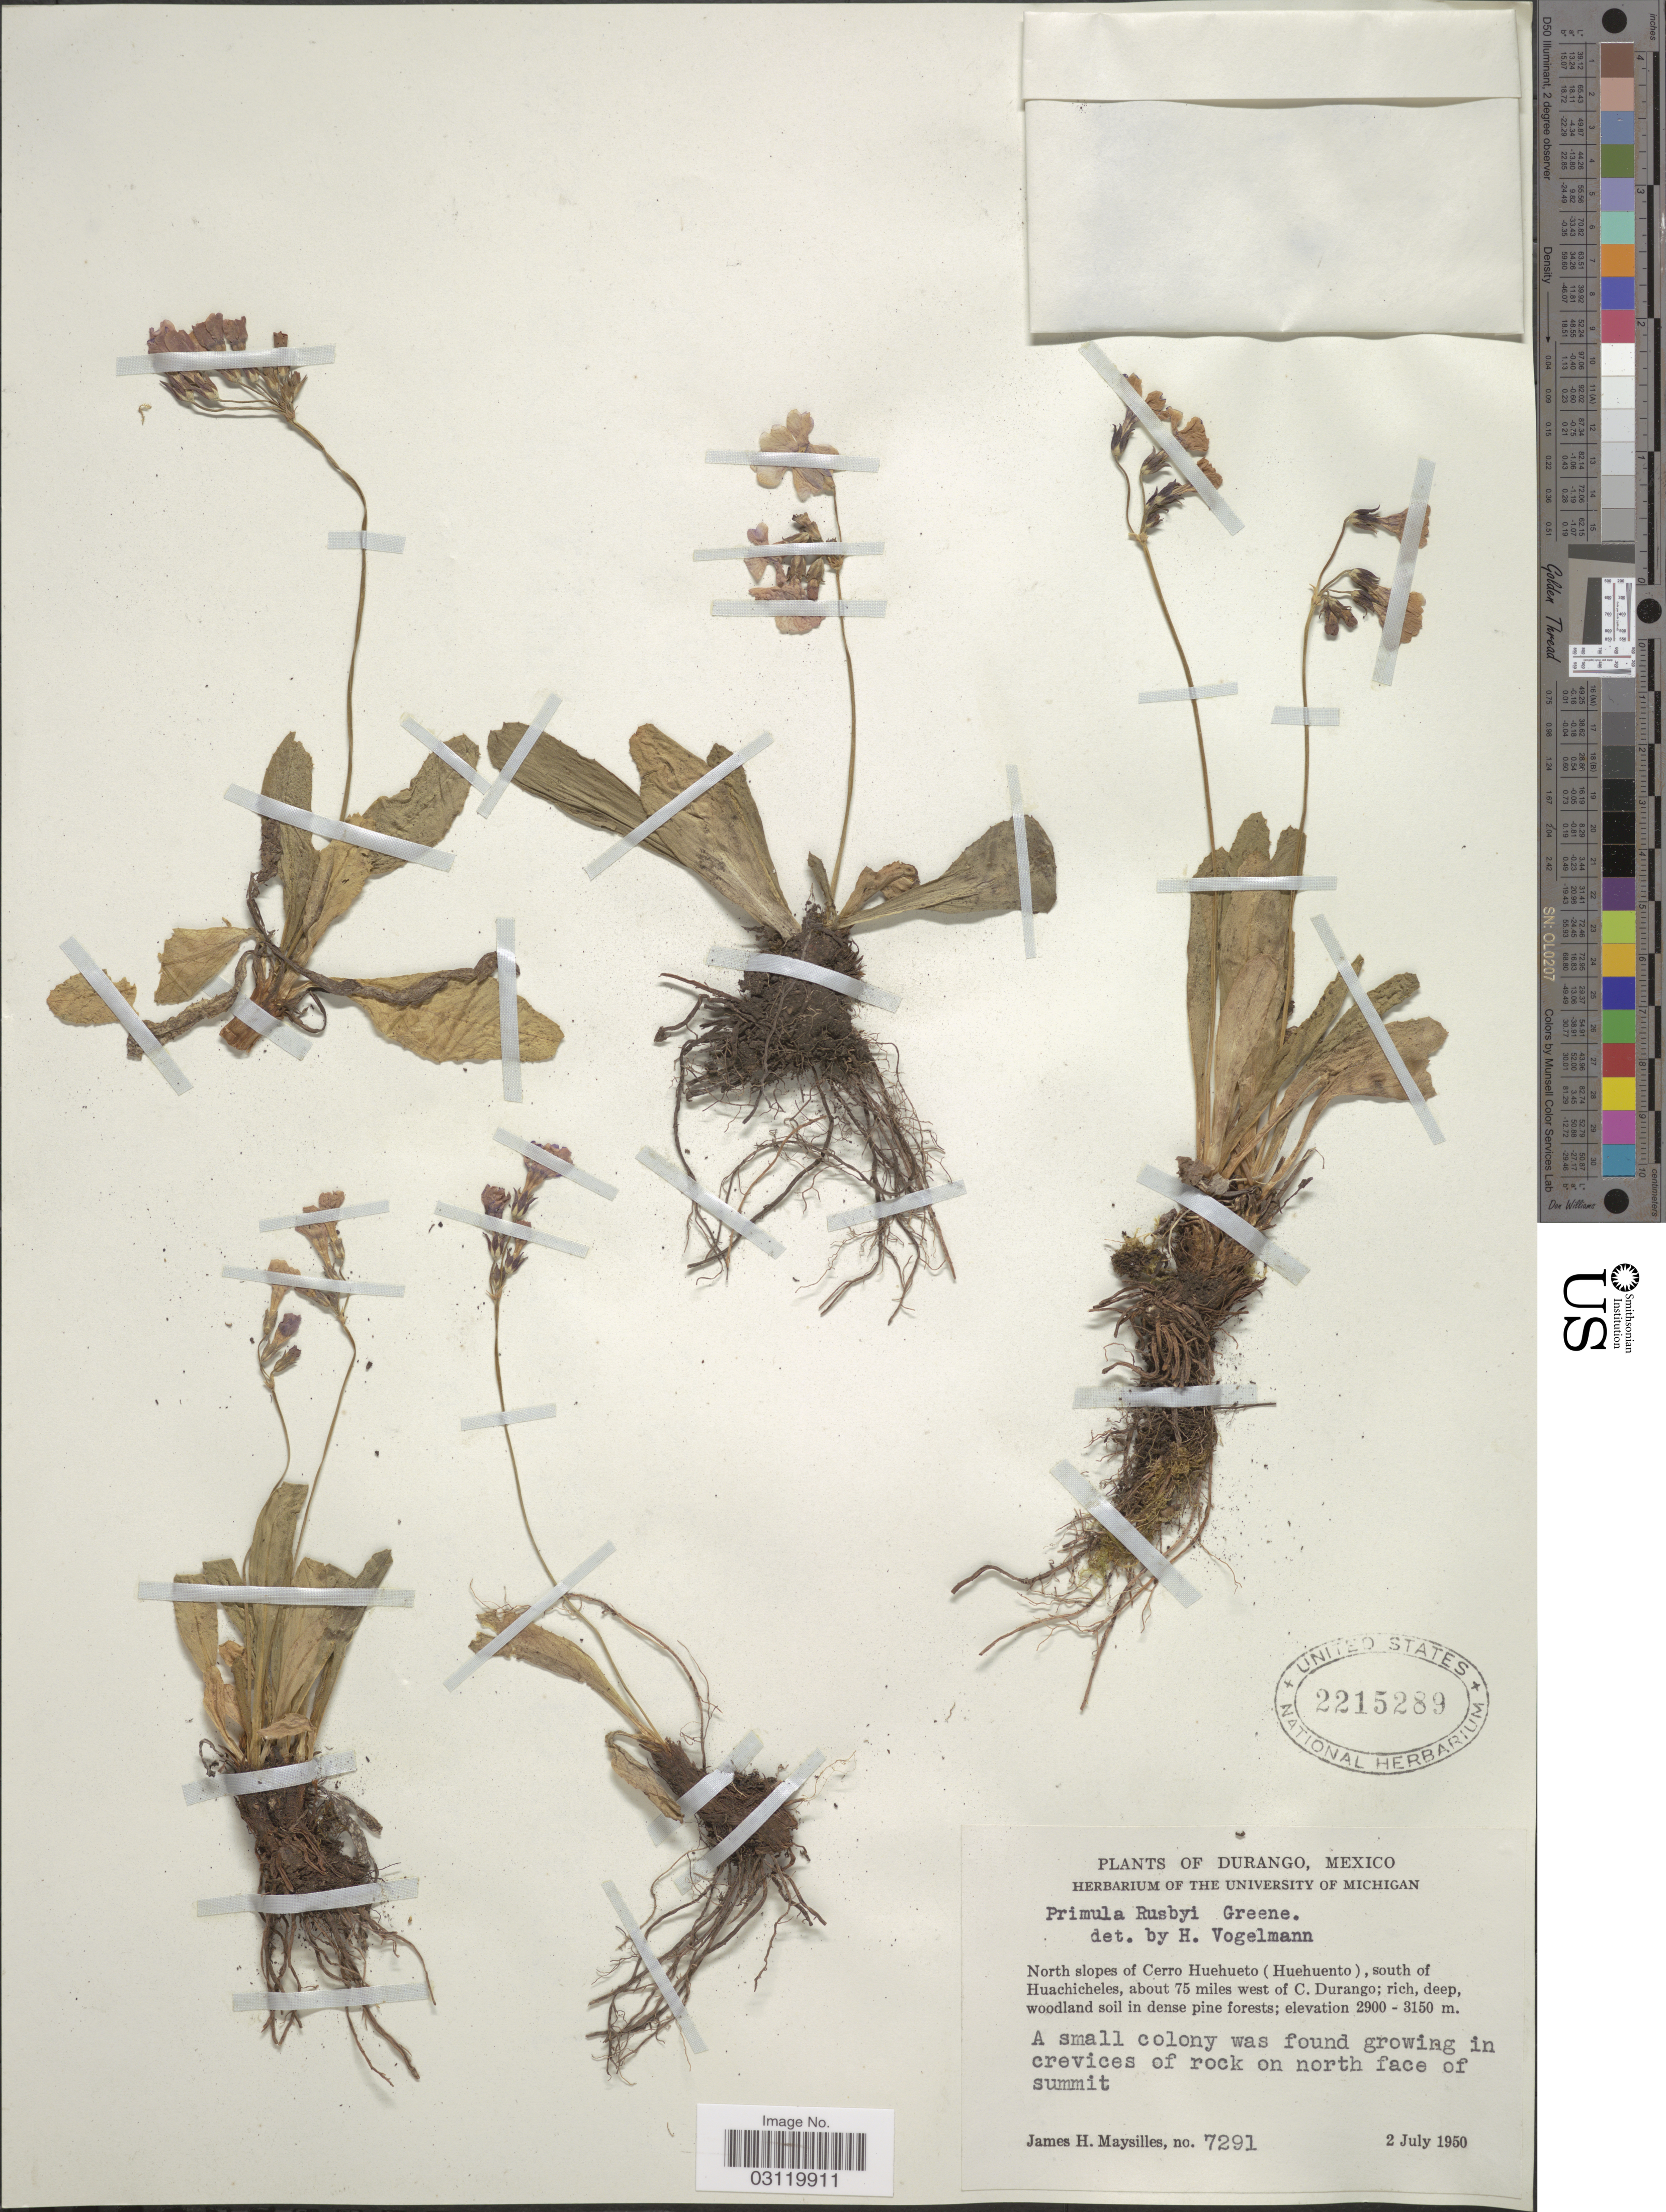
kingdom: Plantae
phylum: Tracheophyta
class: Magnoliopsida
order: Ericales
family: Primulaceae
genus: Primula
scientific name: Primula rusbyi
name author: Greene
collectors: J. Maysilles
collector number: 7291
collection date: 1950-07-02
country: Mexico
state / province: Durango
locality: North slopes of Cerro Huehueto (Huehueto), south of Huachichles, about 75 miles west of C. Durango.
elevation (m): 2900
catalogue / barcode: US 2215289